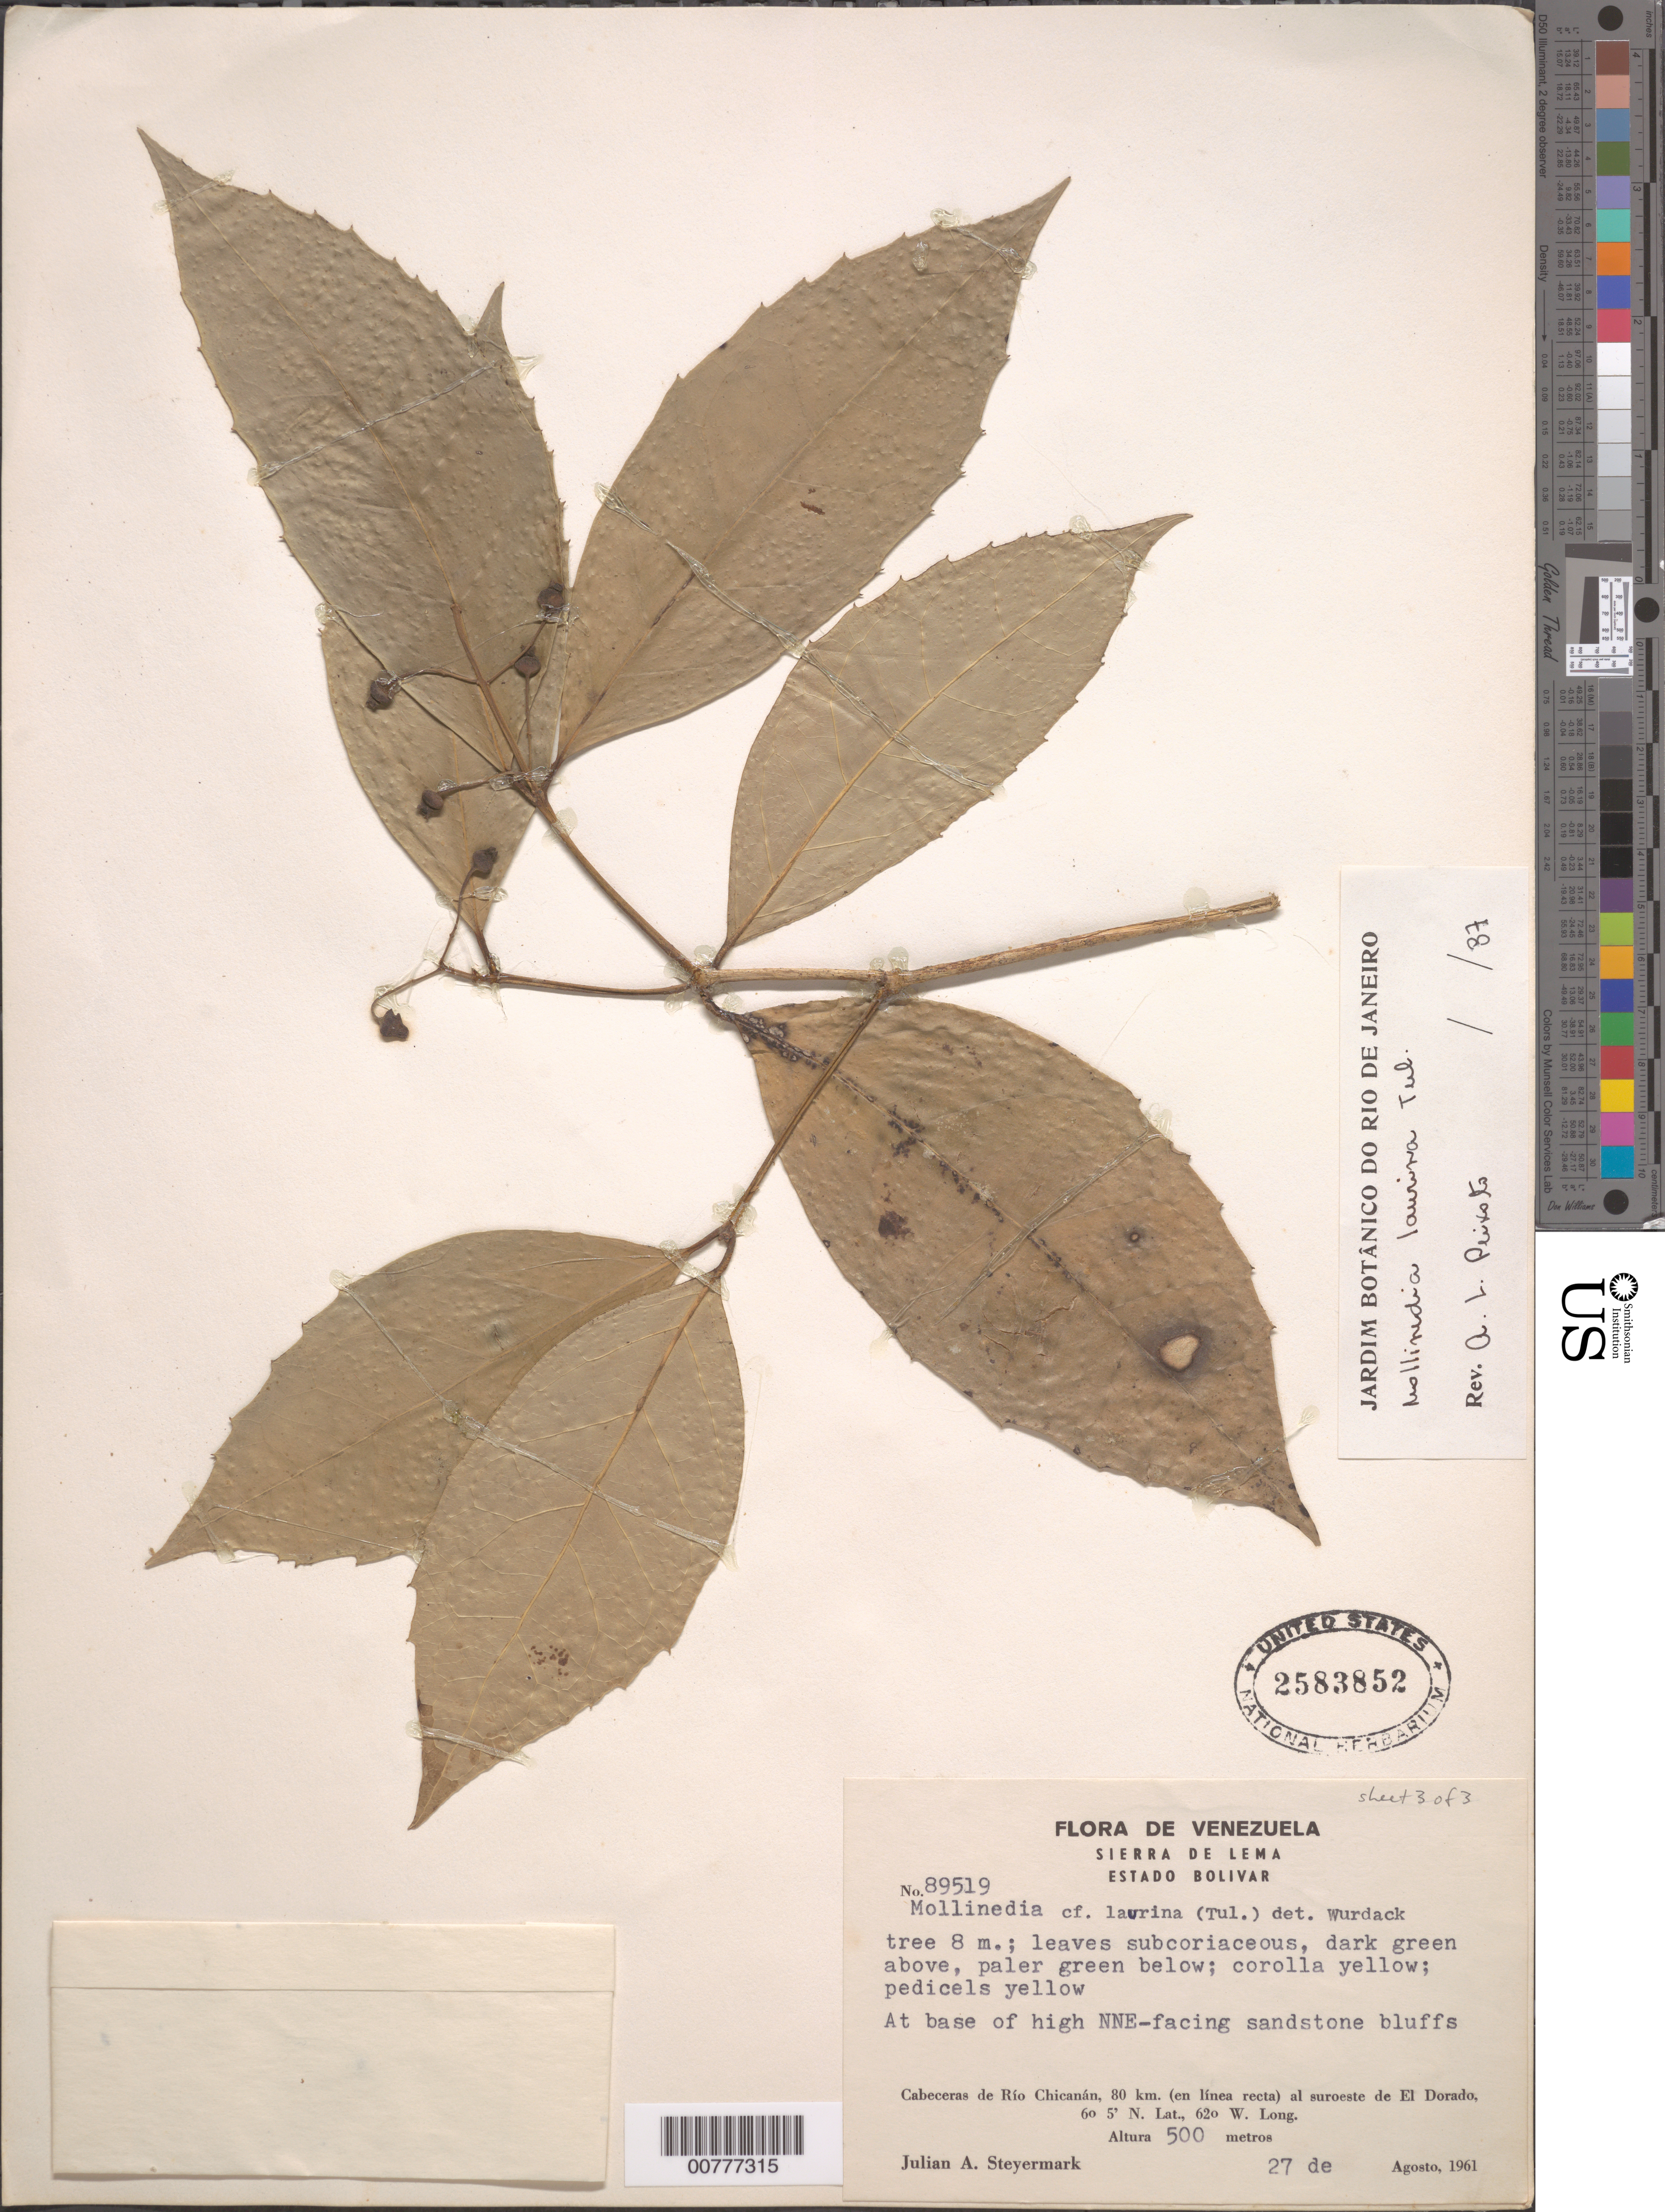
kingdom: Plantae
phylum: Tracheophyta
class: Magnoliopsida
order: Laurales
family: Monimiaceae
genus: Mollinedia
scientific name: Mollinedia laurina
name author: Tul.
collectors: J. Steyermark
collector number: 89519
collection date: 1961-08-27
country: Venezuela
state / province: Bolivar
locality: Sierra de Lema. At base of high NNE-facing sandstone bluffs. Cabeceras de Río Chicanán, 80 km. (en línea recta) al suroeste de El Dorado.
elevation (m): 500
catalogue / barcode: US 2583852